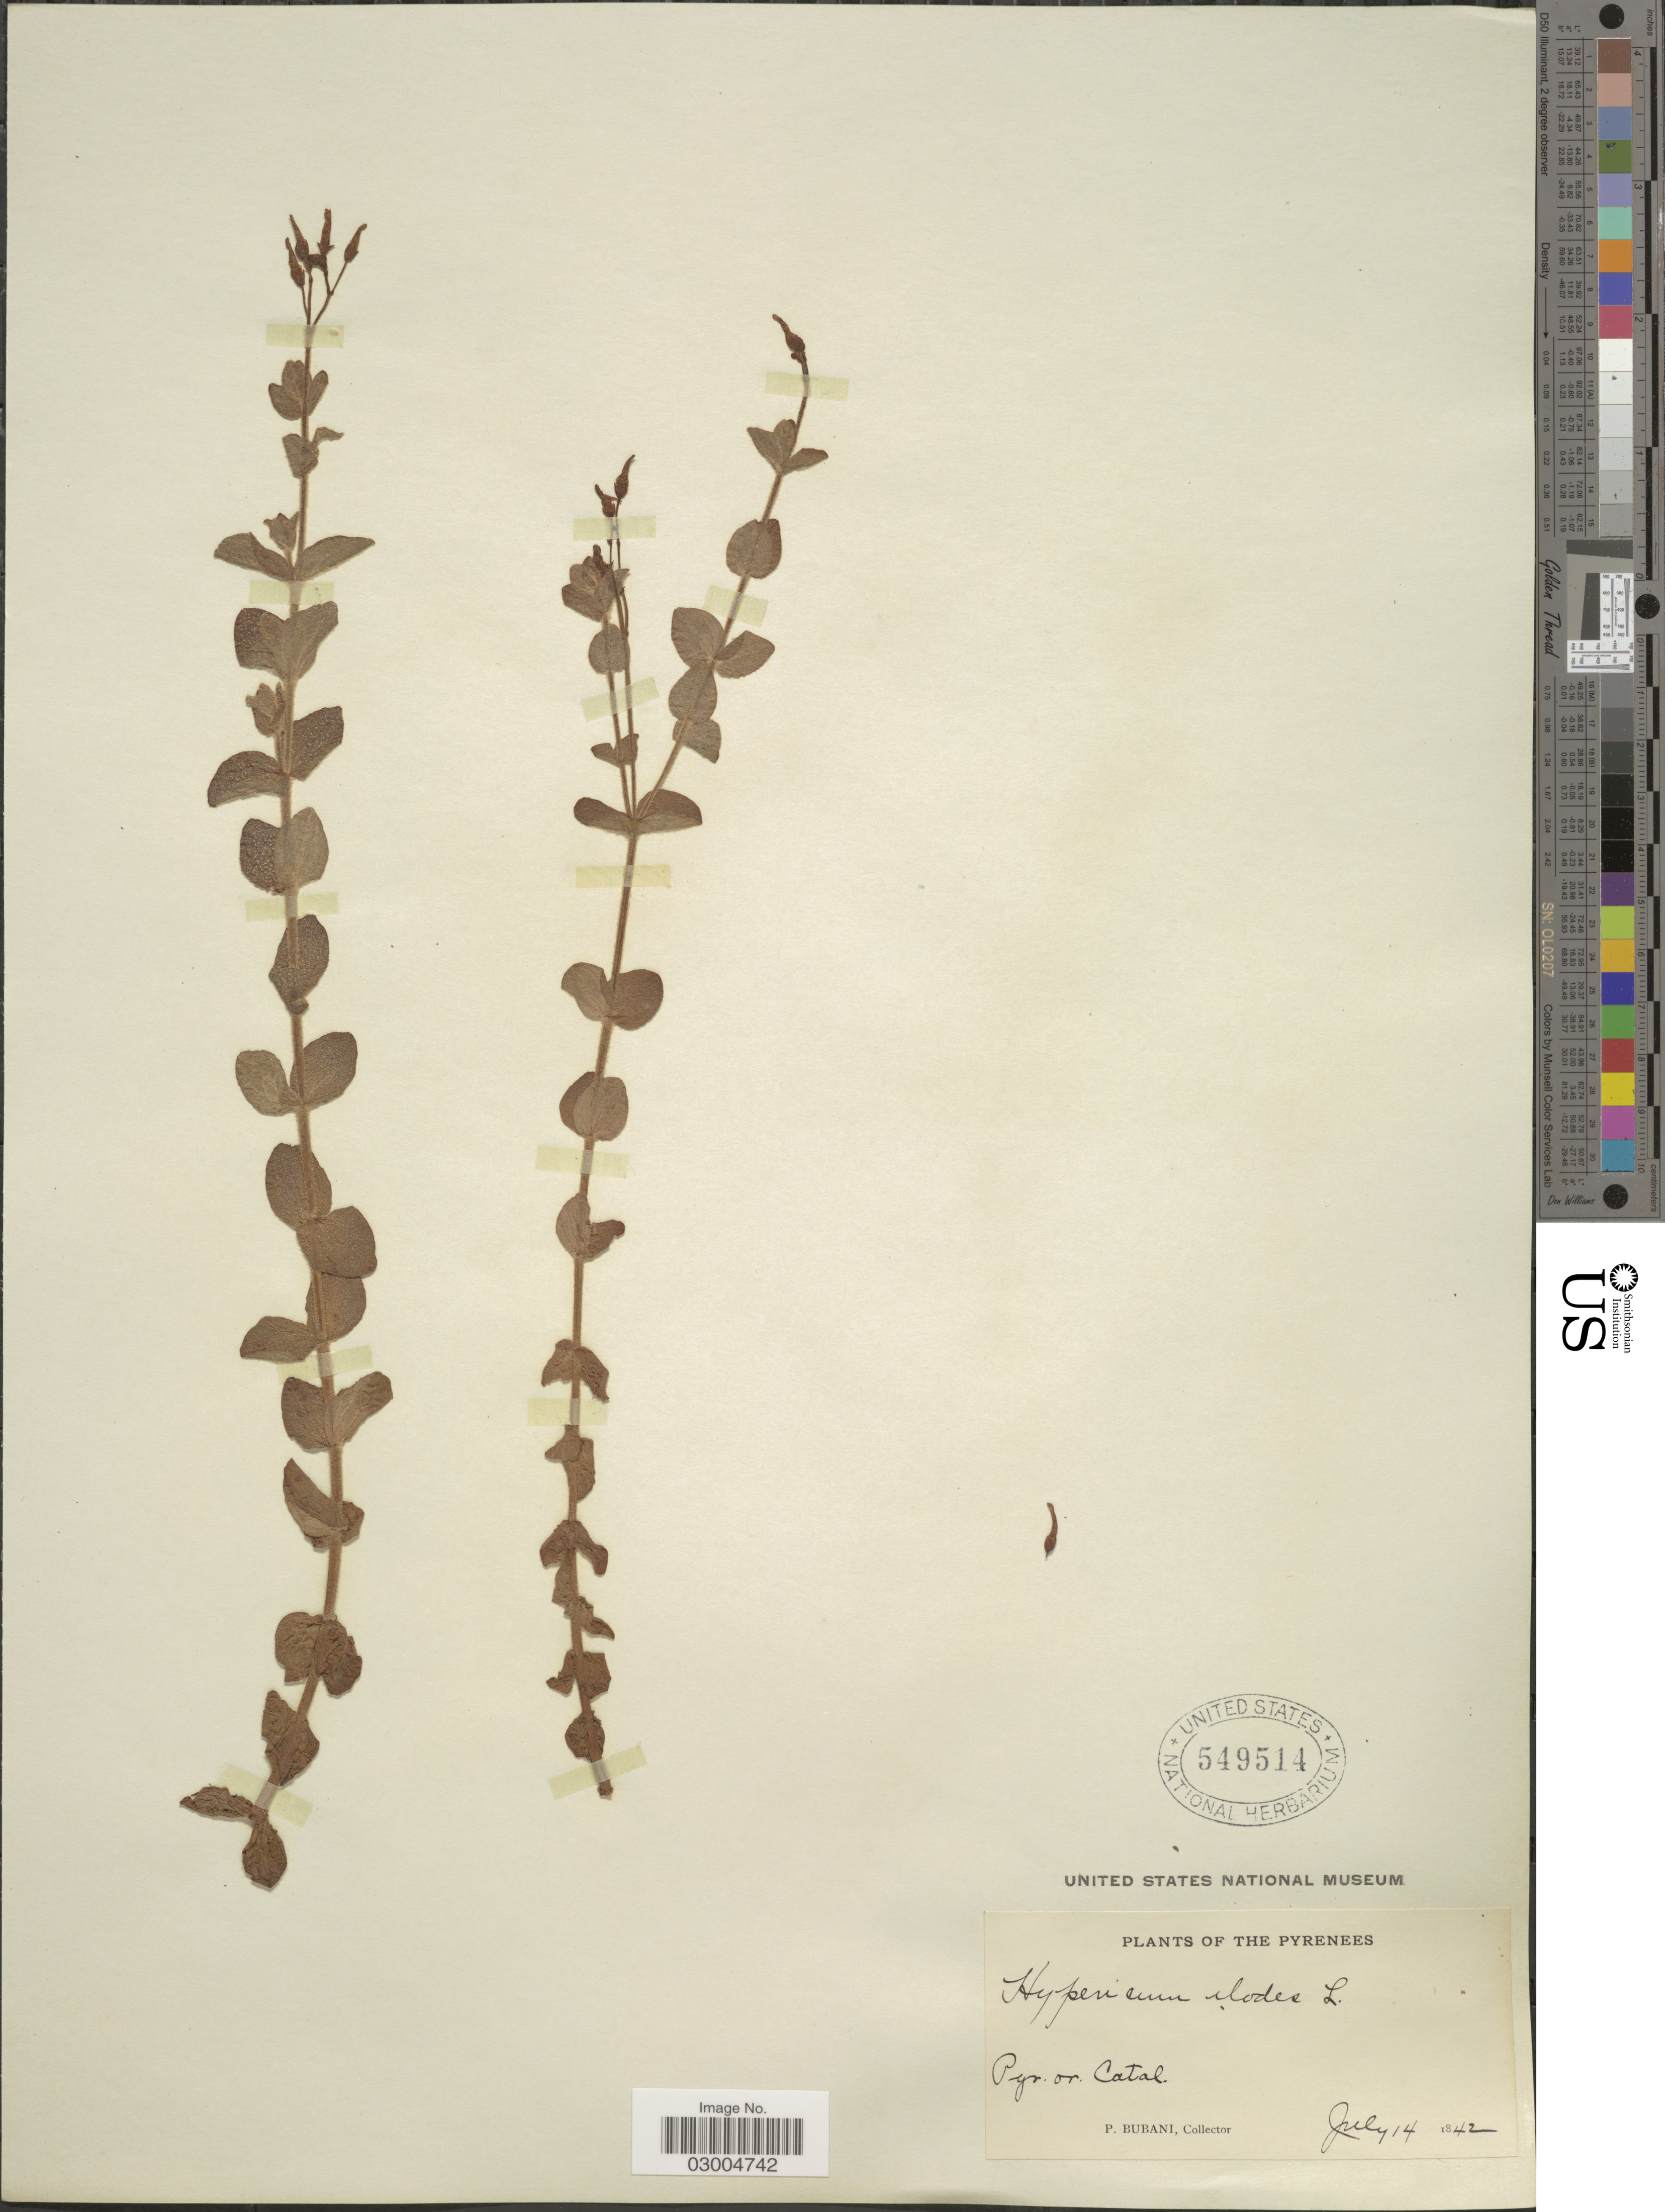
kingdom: Plantae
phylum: Tracheophyta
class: Magnoliopsida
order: Malpighiales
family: Hypericaceae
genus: Hypericum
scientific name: Hypericum elodes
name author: L.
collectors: P. Bubani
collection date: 1842-07-14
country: Spain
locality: The Pyrenees. Pyr. or. Catal.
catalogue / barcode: US 549514